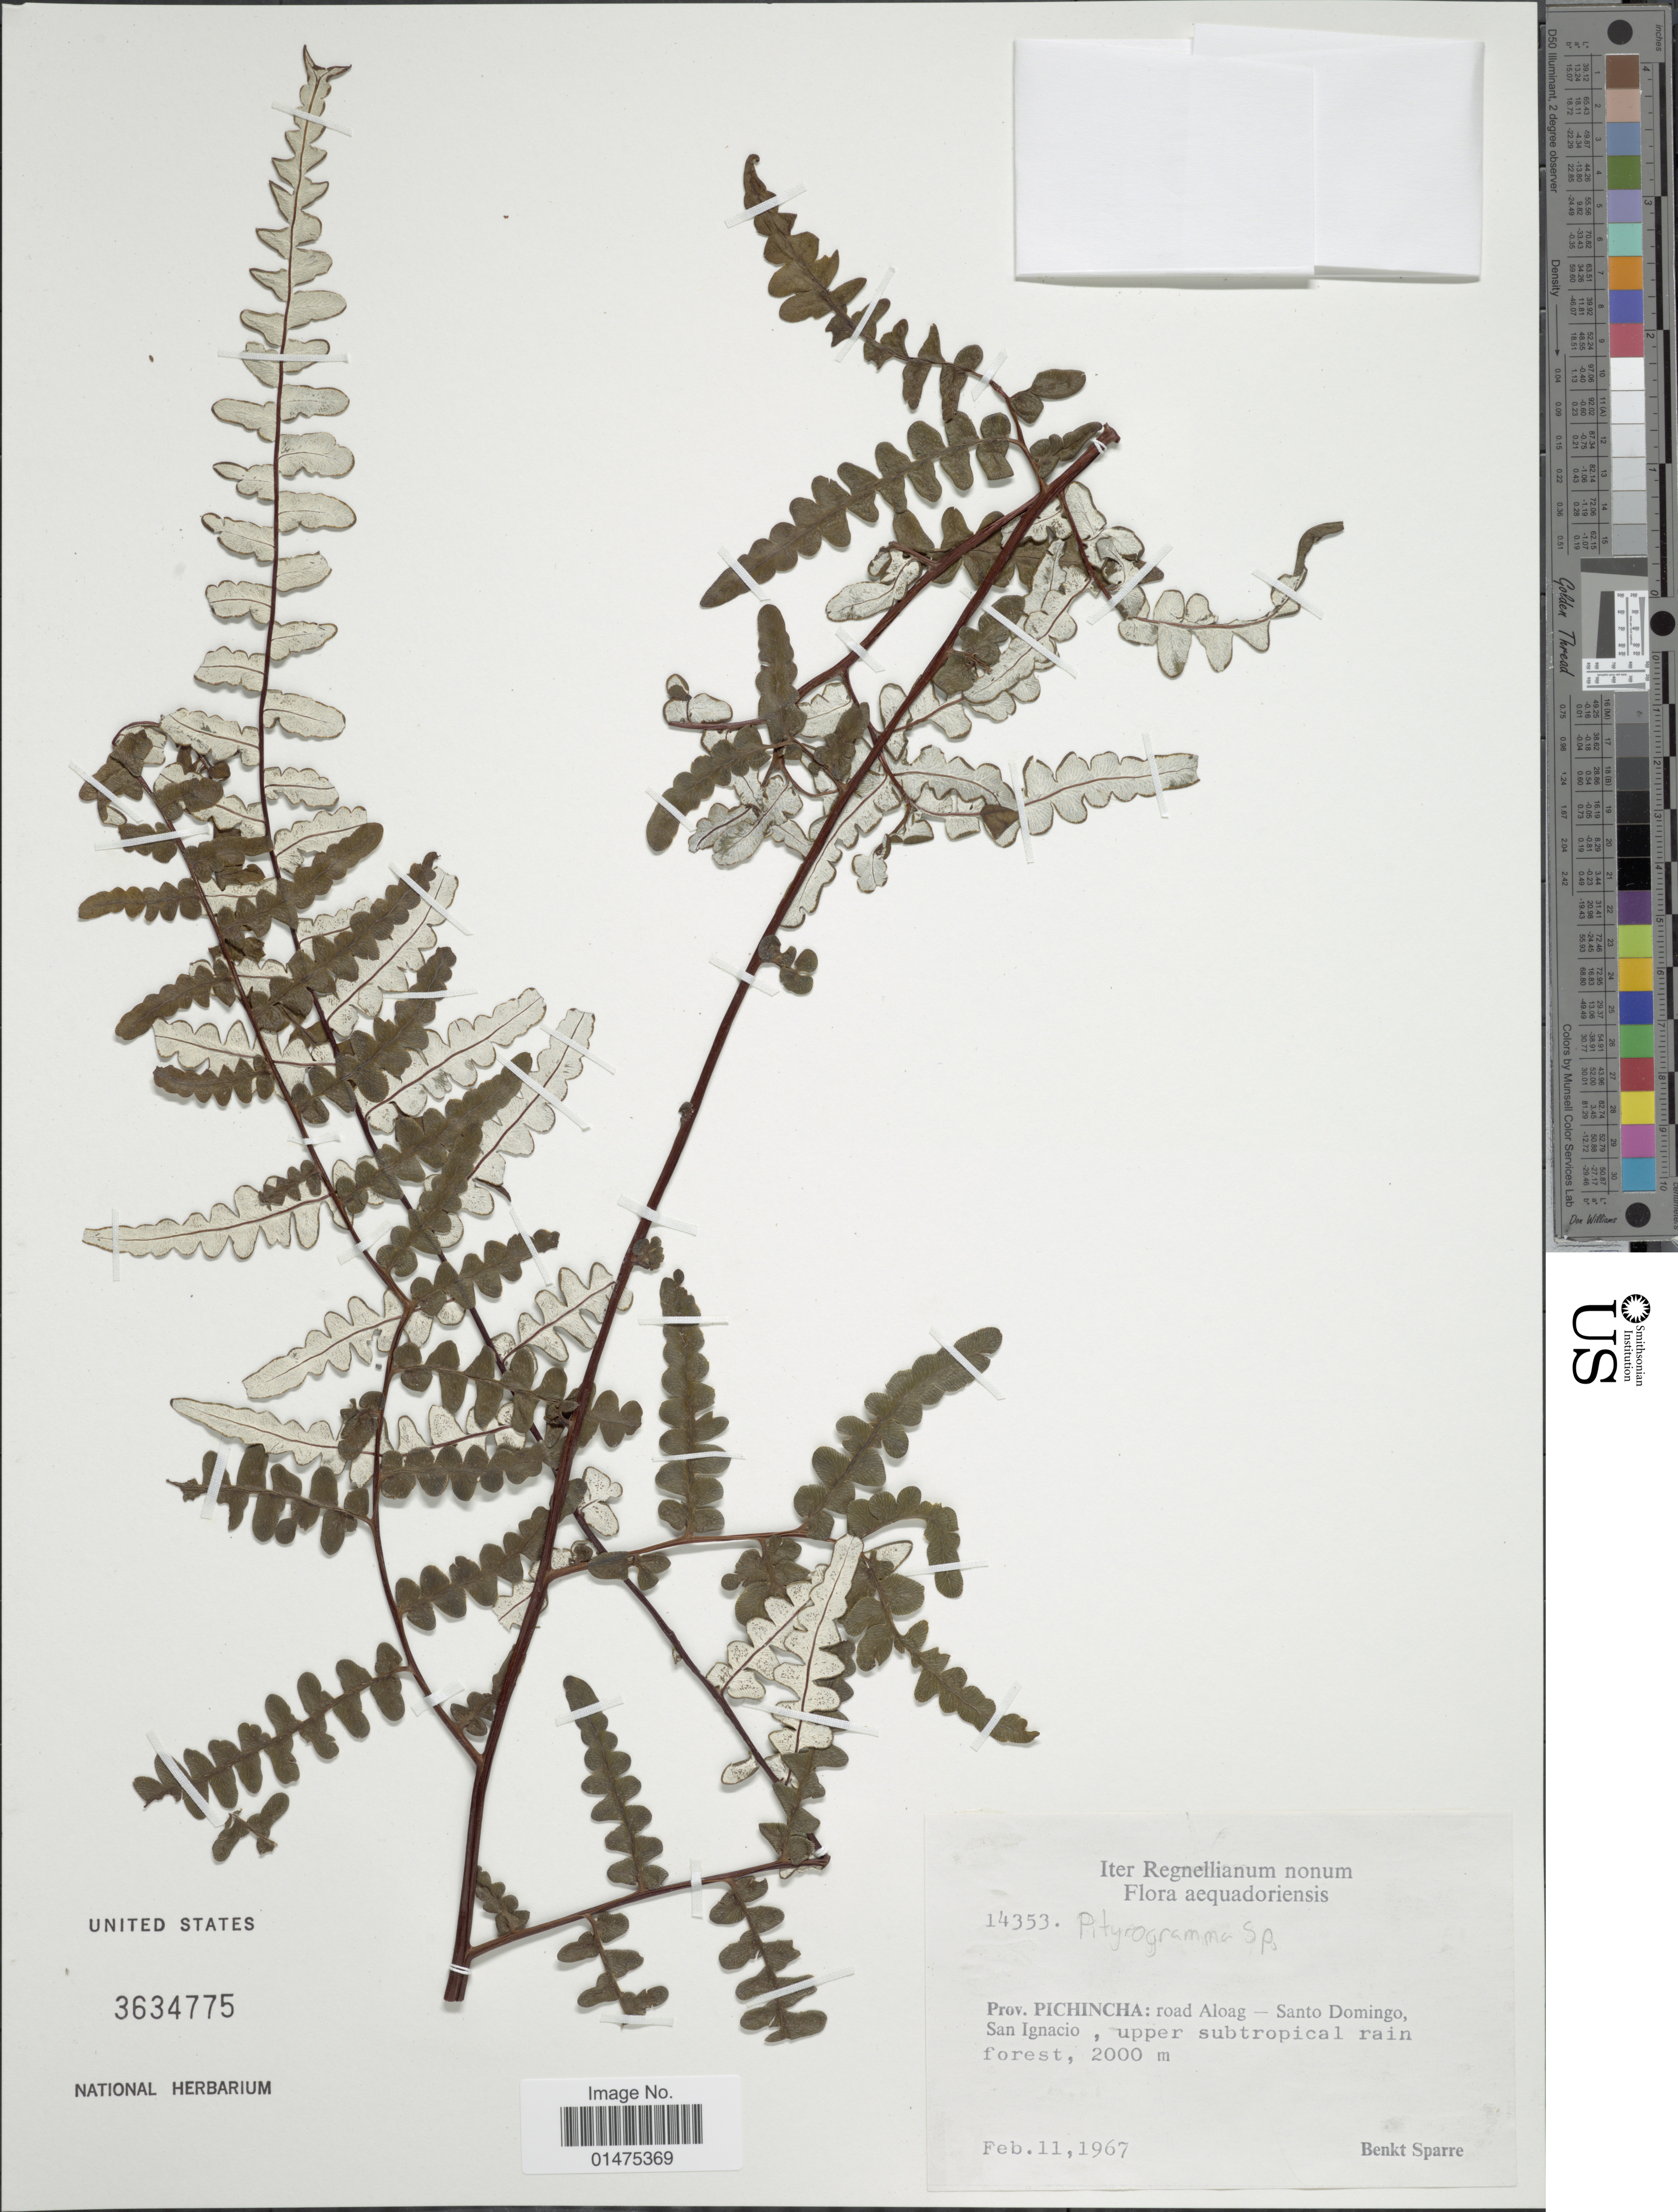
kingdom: Plantae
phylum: Tracheophyta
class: Polypodiopsida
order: Polypodiales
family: Pteridaceae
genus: Pityrogramma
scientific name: Pityrogramma sp.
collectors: B. Sparre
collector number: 14353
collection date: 1967-02-11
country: Ecuador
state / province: Pichincha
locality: Road Aloag-Santo Domingo, Sang Ignacio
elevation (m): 2000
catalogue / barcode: US 3634775